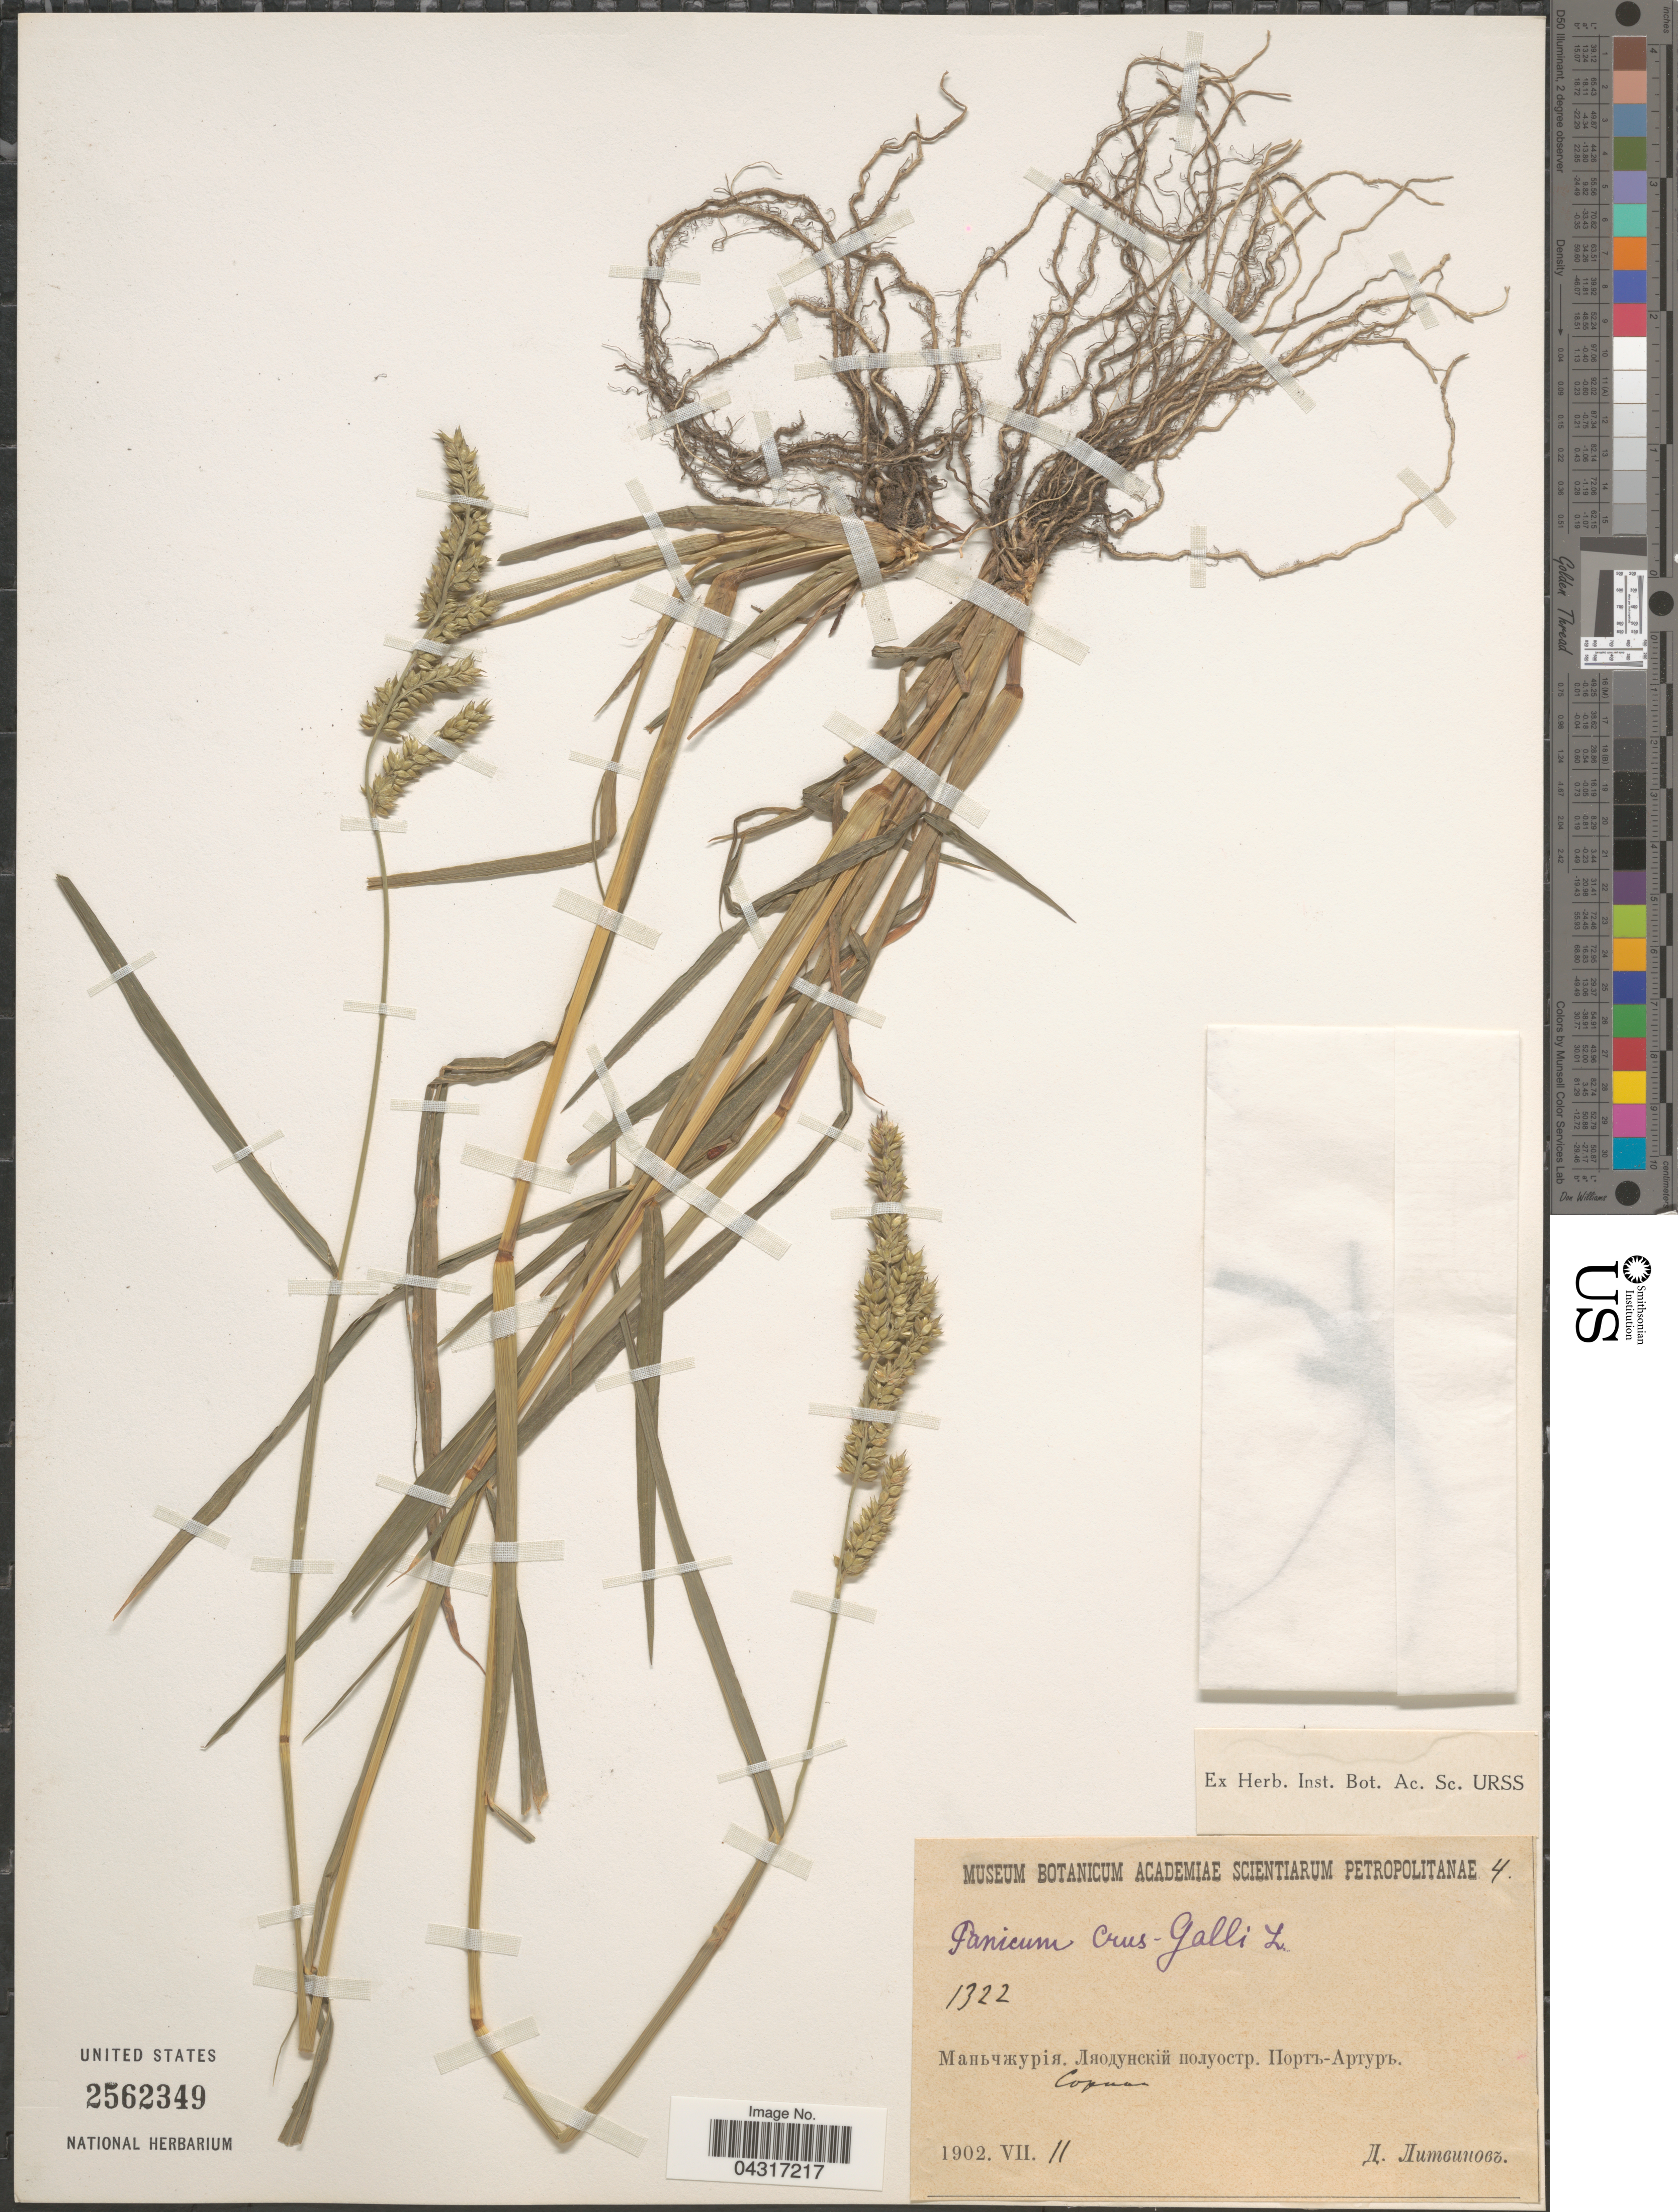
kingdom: Plantae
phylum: Tracheophyta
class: Liliopsida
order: Poales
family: Poaceae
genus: Echinochloa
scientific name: Echinochloa crus-galli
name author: (L.) P. Beauv.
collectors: D. Litvinov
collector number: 1322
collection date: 1902-07-11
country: China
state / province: Liaoning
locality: Port Artur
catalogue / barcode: US 2562349